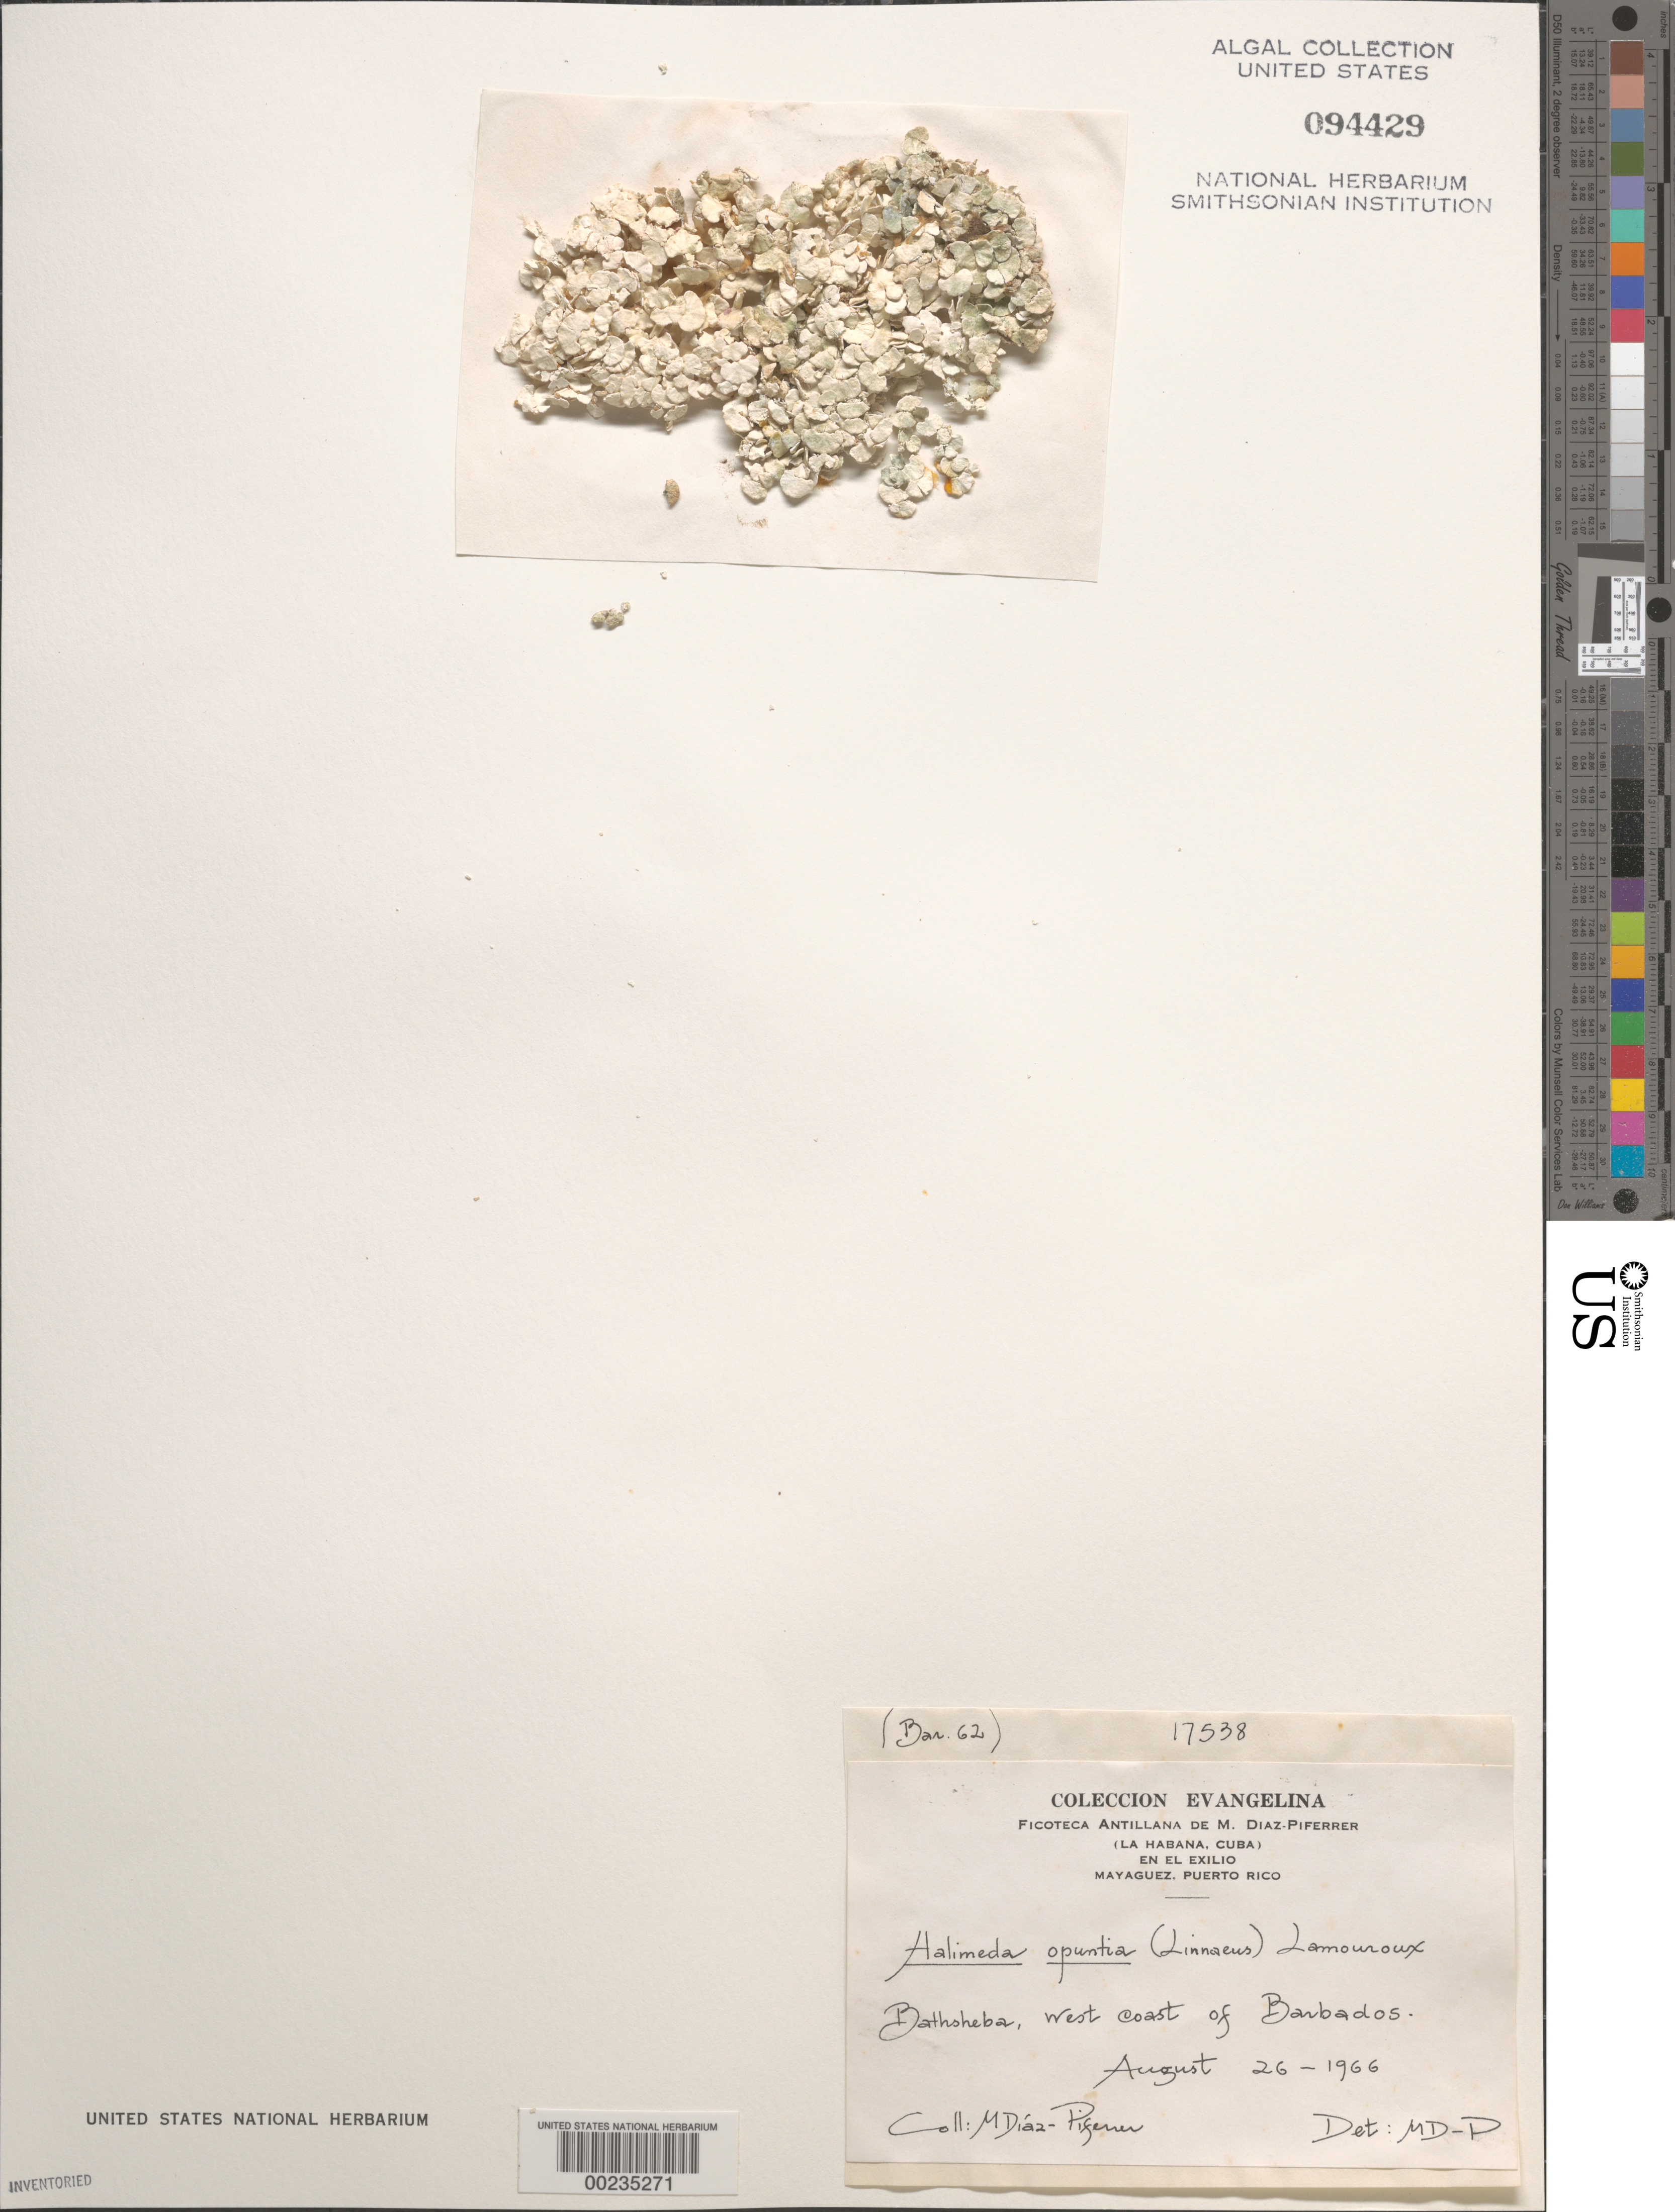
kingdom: Plantae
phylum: Chlorophyta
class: Ulvophyceae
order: Bryopsidales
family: Halimedaceae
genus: Halimeda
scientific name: Halimeda opuntia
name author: (L.) J.V.Lamouroux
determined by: Diaz-Piferrer, M.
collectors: M. Diaz-Piferrer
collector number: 17538 & BAR. 62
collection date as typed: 26 Aug 1966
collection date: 1966-08-26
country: Barbados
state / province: Saint Joseph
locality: Bathsheba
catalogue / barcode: US 94429